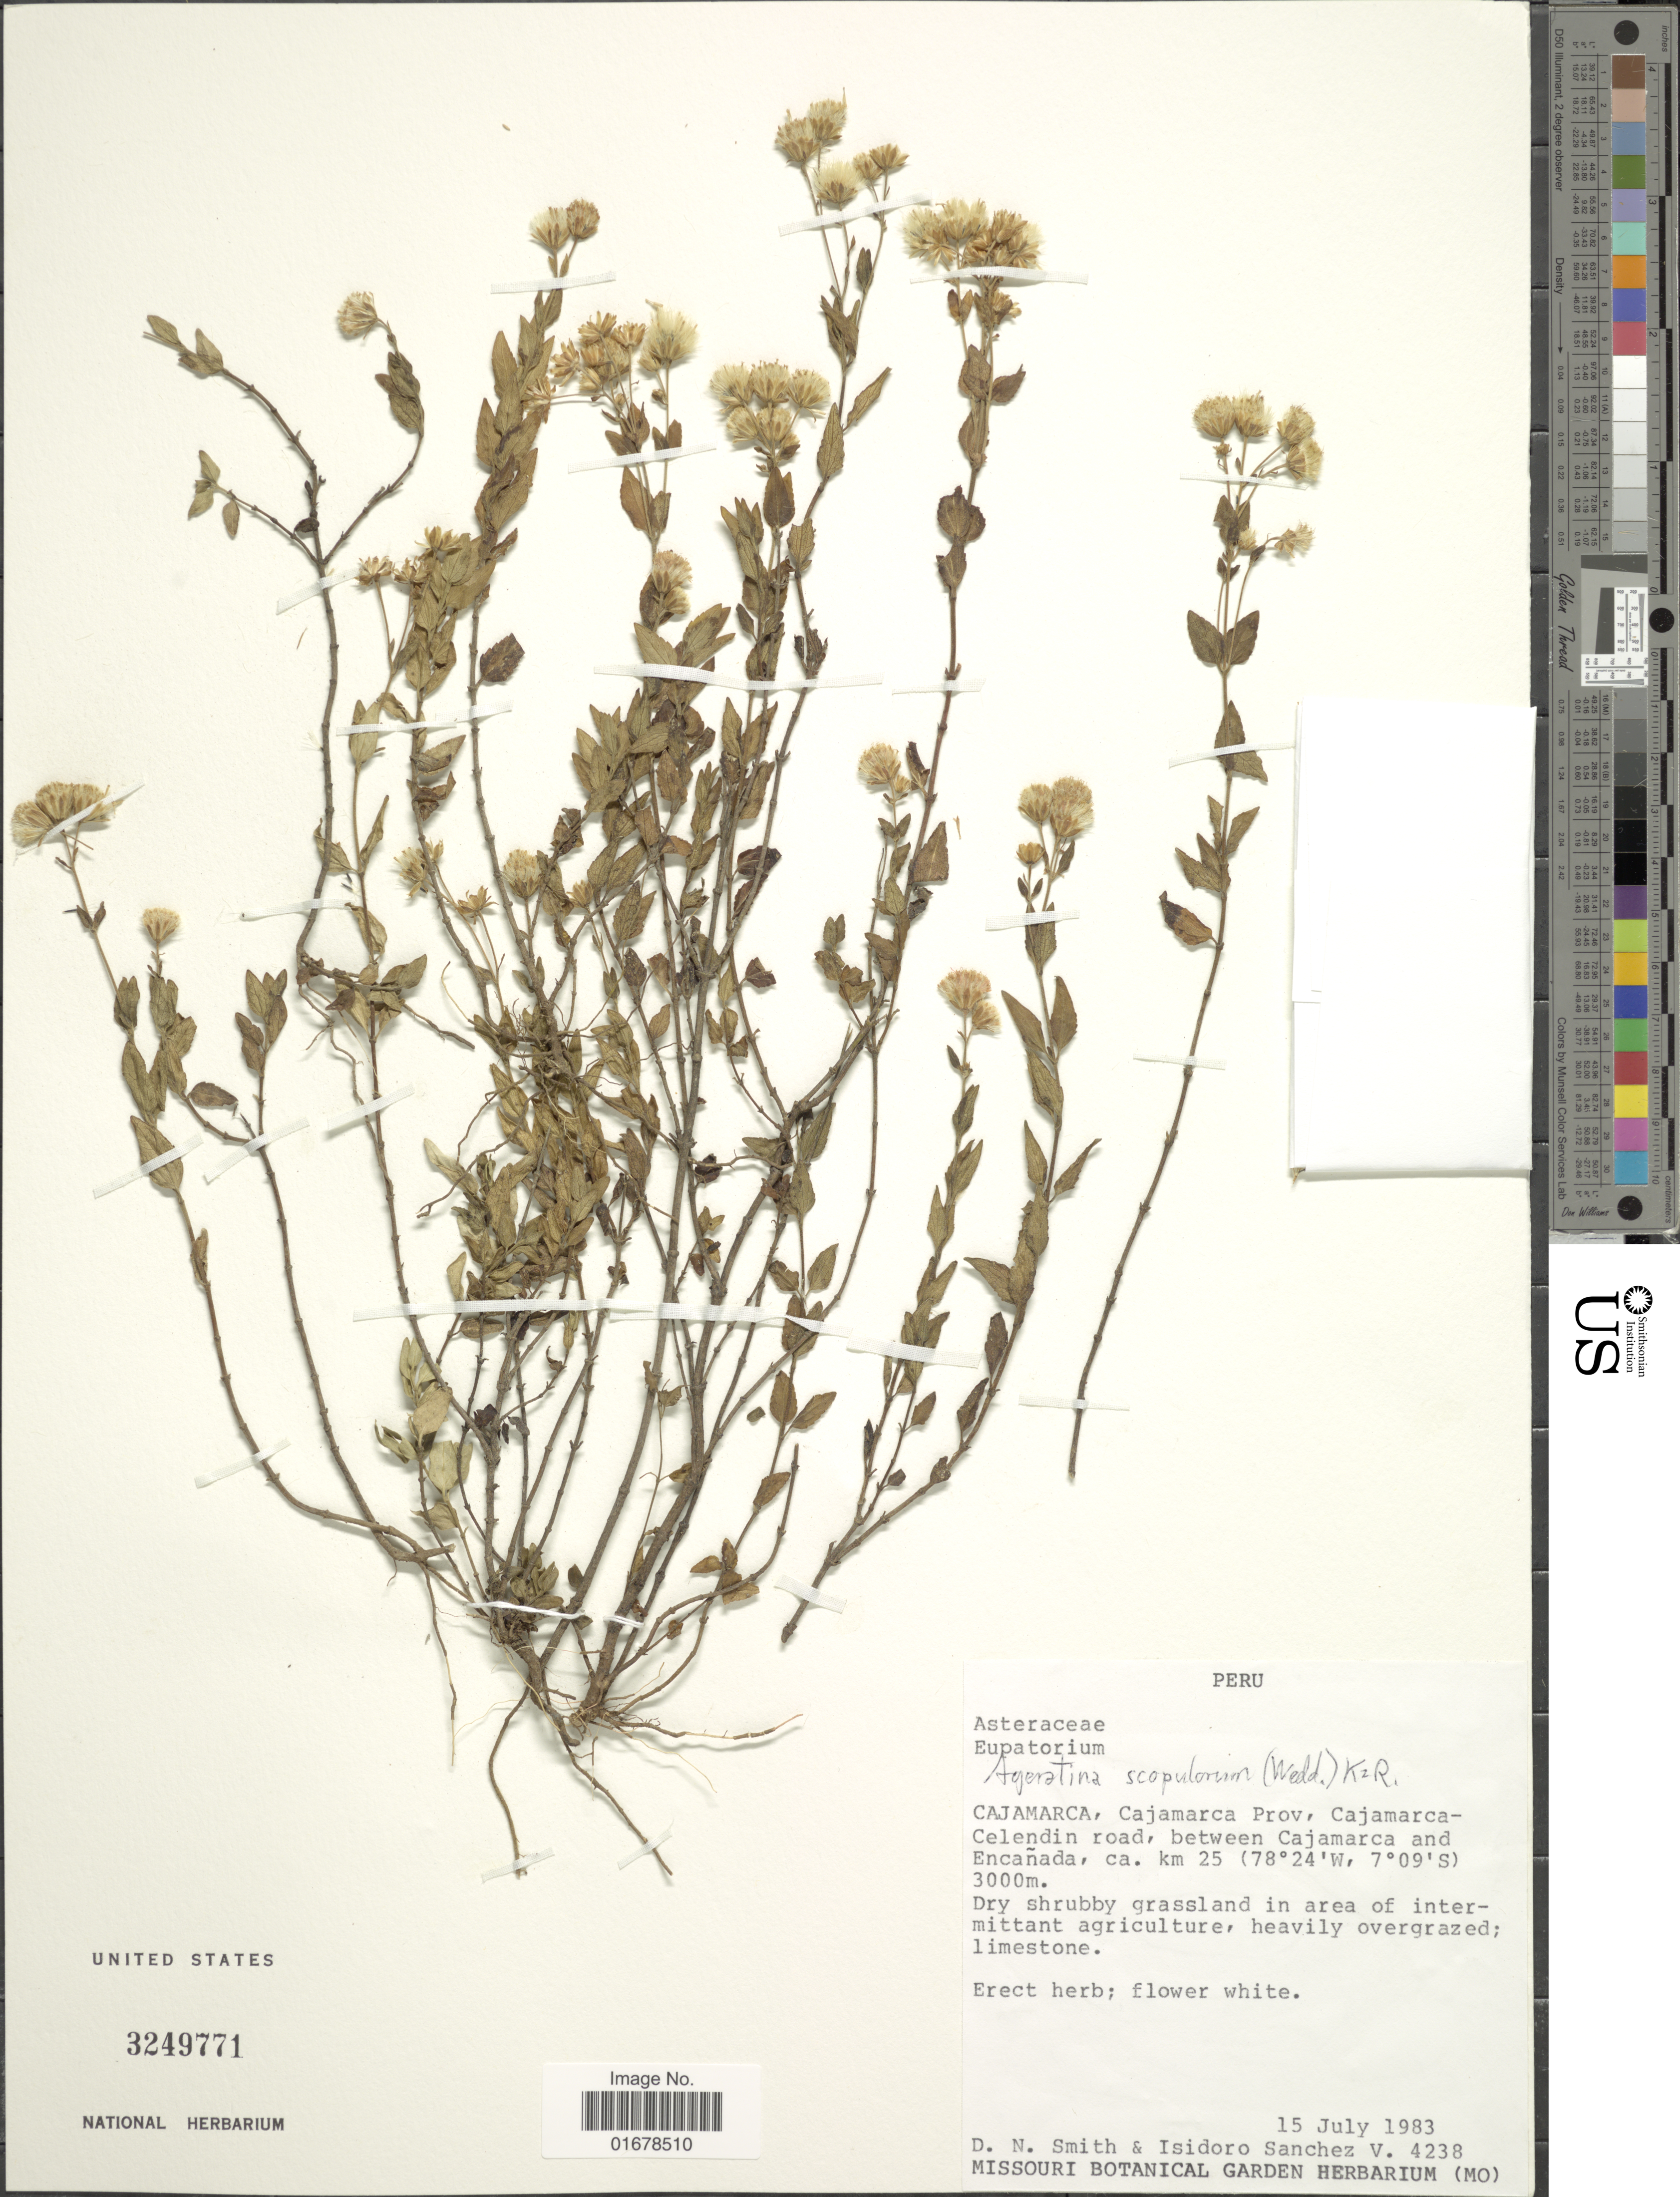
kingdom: Plantae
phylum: Tracheophyta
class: Magnoliopsida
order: Asterales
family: Asteraceae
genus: Ageratina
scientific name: Ageratina tovarae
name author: H. Rob.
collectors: D. Smith & I. Sánchez Vega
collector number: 4238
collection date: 1983-07-15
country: Peru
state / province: Cajamarca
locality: Cajamarca, Cajamarca Prov., Cajamarca-Celendin road, between Cajamarca and Encanada, km 25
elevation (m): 3000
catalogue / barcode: US 3249771